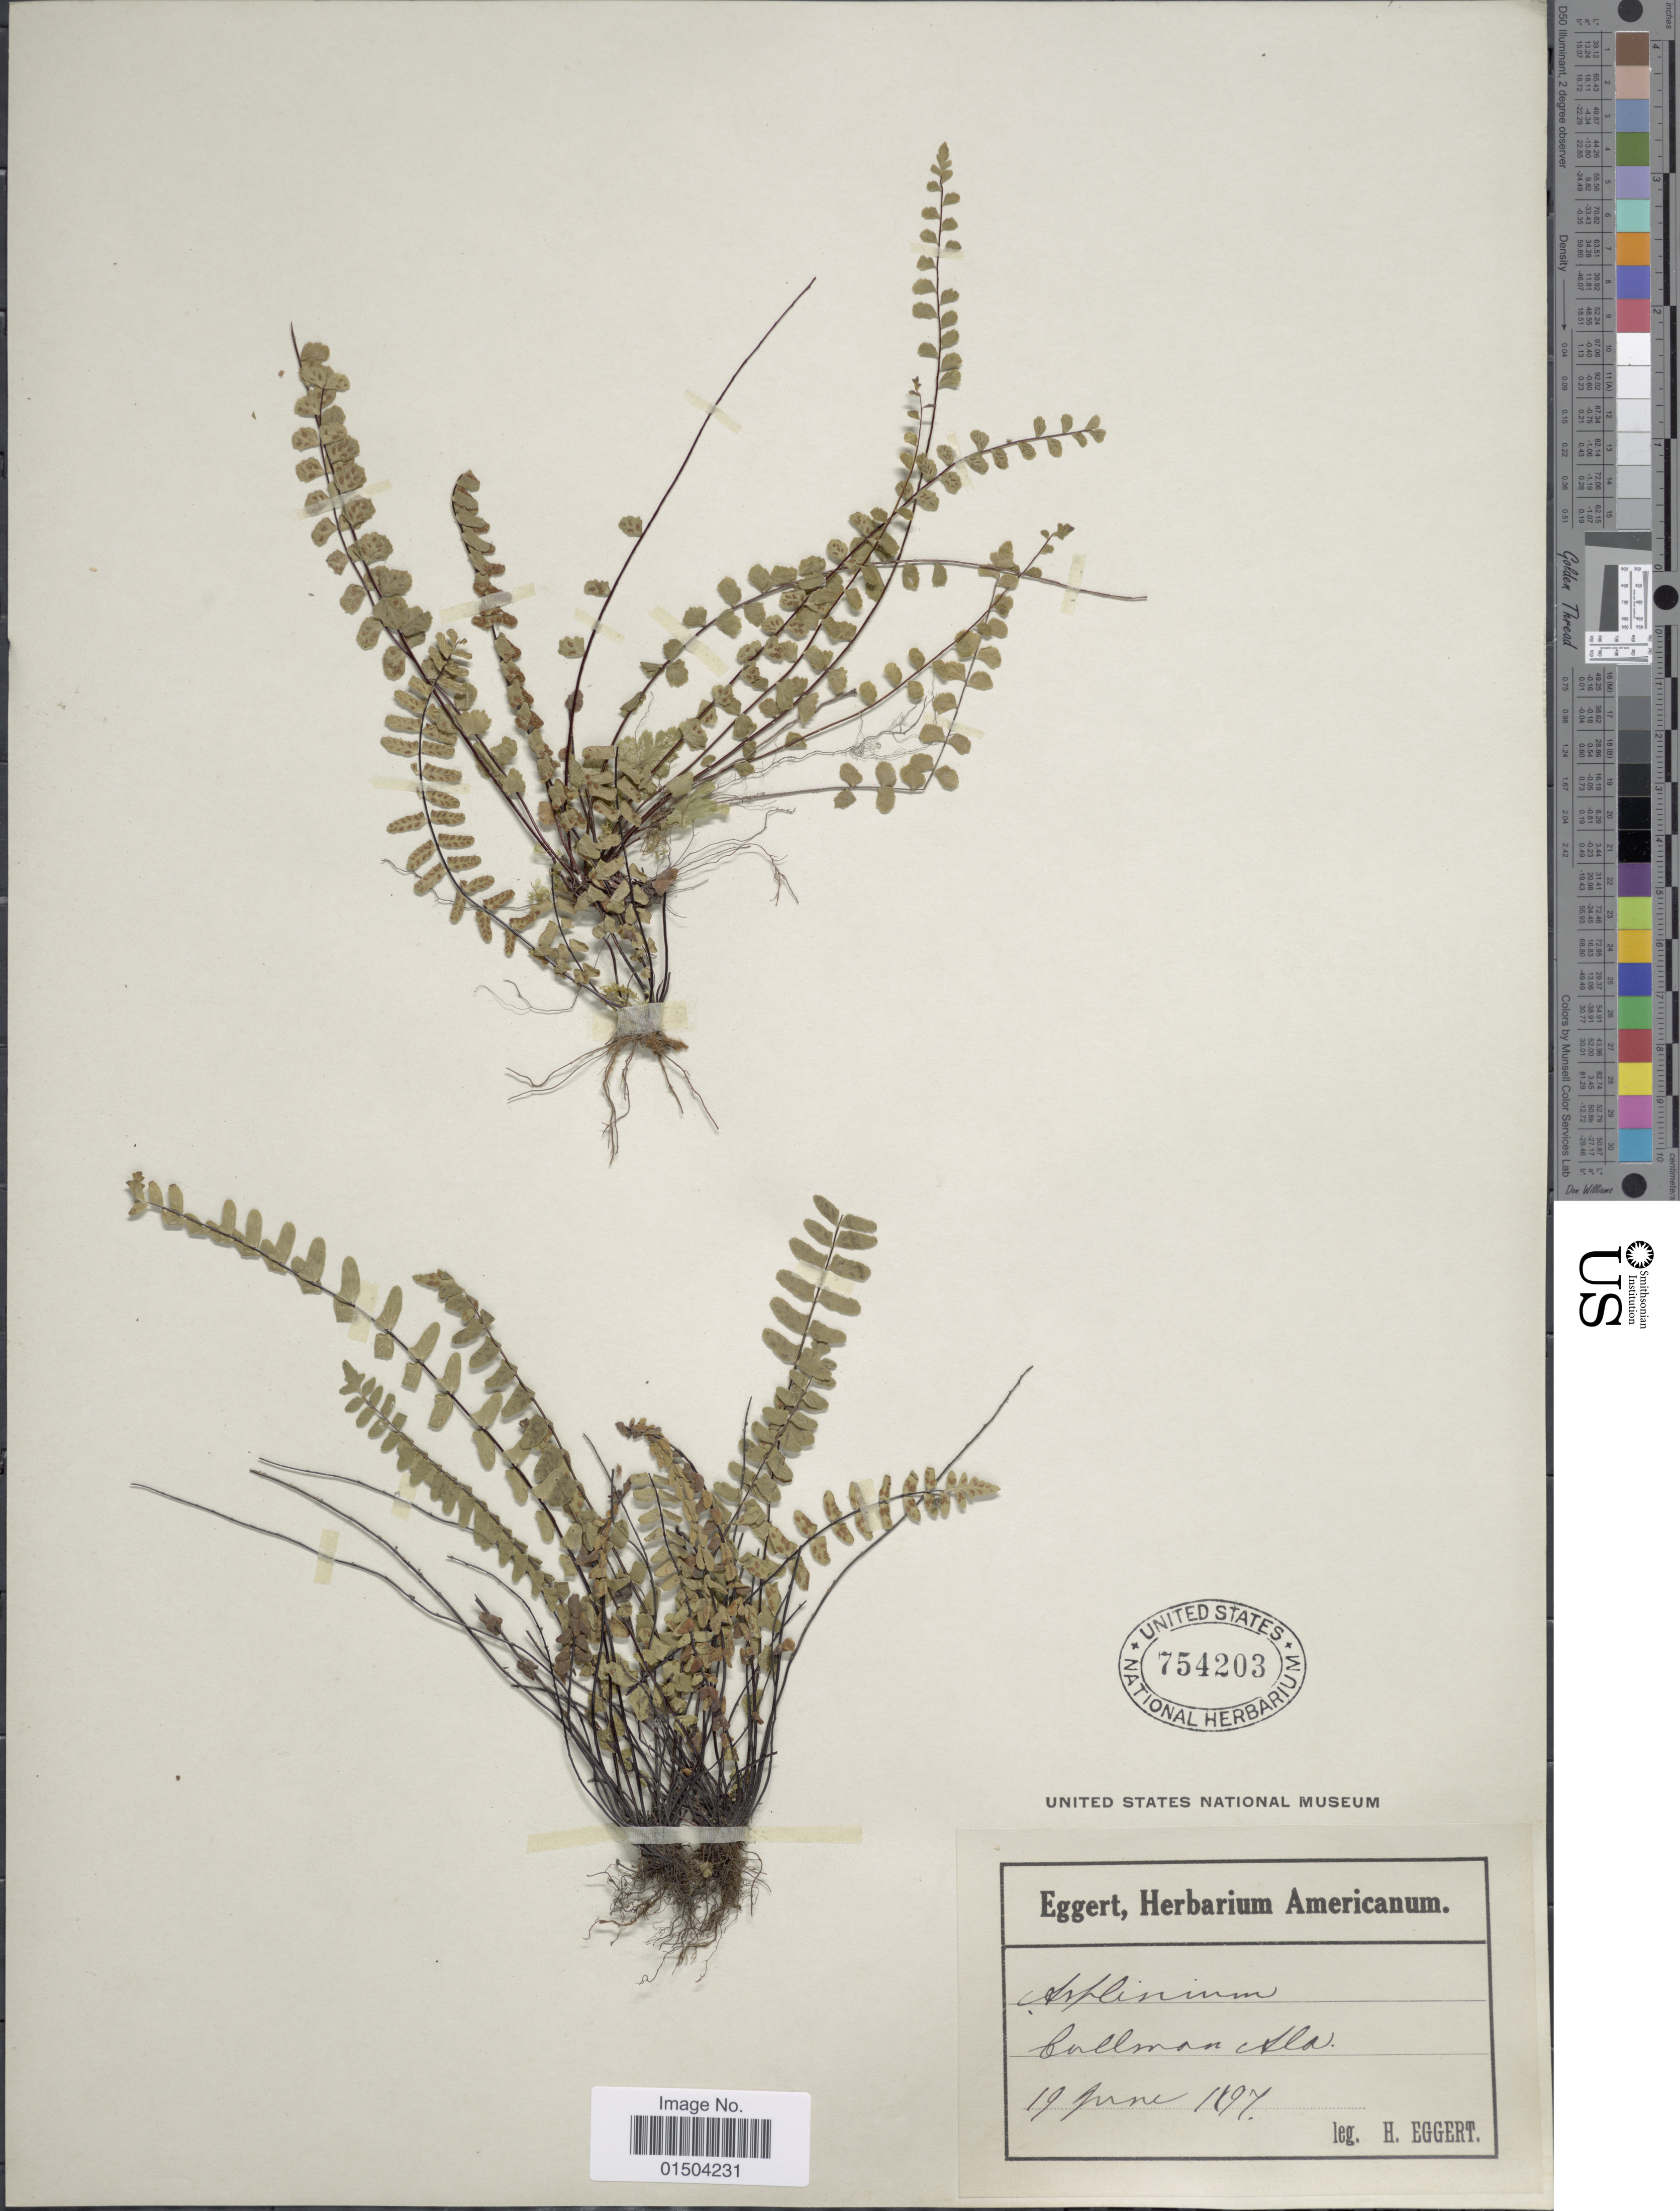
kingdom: Plantae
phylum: Tracheophyta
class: Polypodiopsida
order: Polypodiales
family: Aspleniaceae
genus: Asplenium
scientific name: Asplenium resiliens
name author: Kunze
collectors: H. Eggert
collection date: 1897-06-19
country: United States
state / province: Alabama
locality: Cullman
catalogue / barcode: US 754203